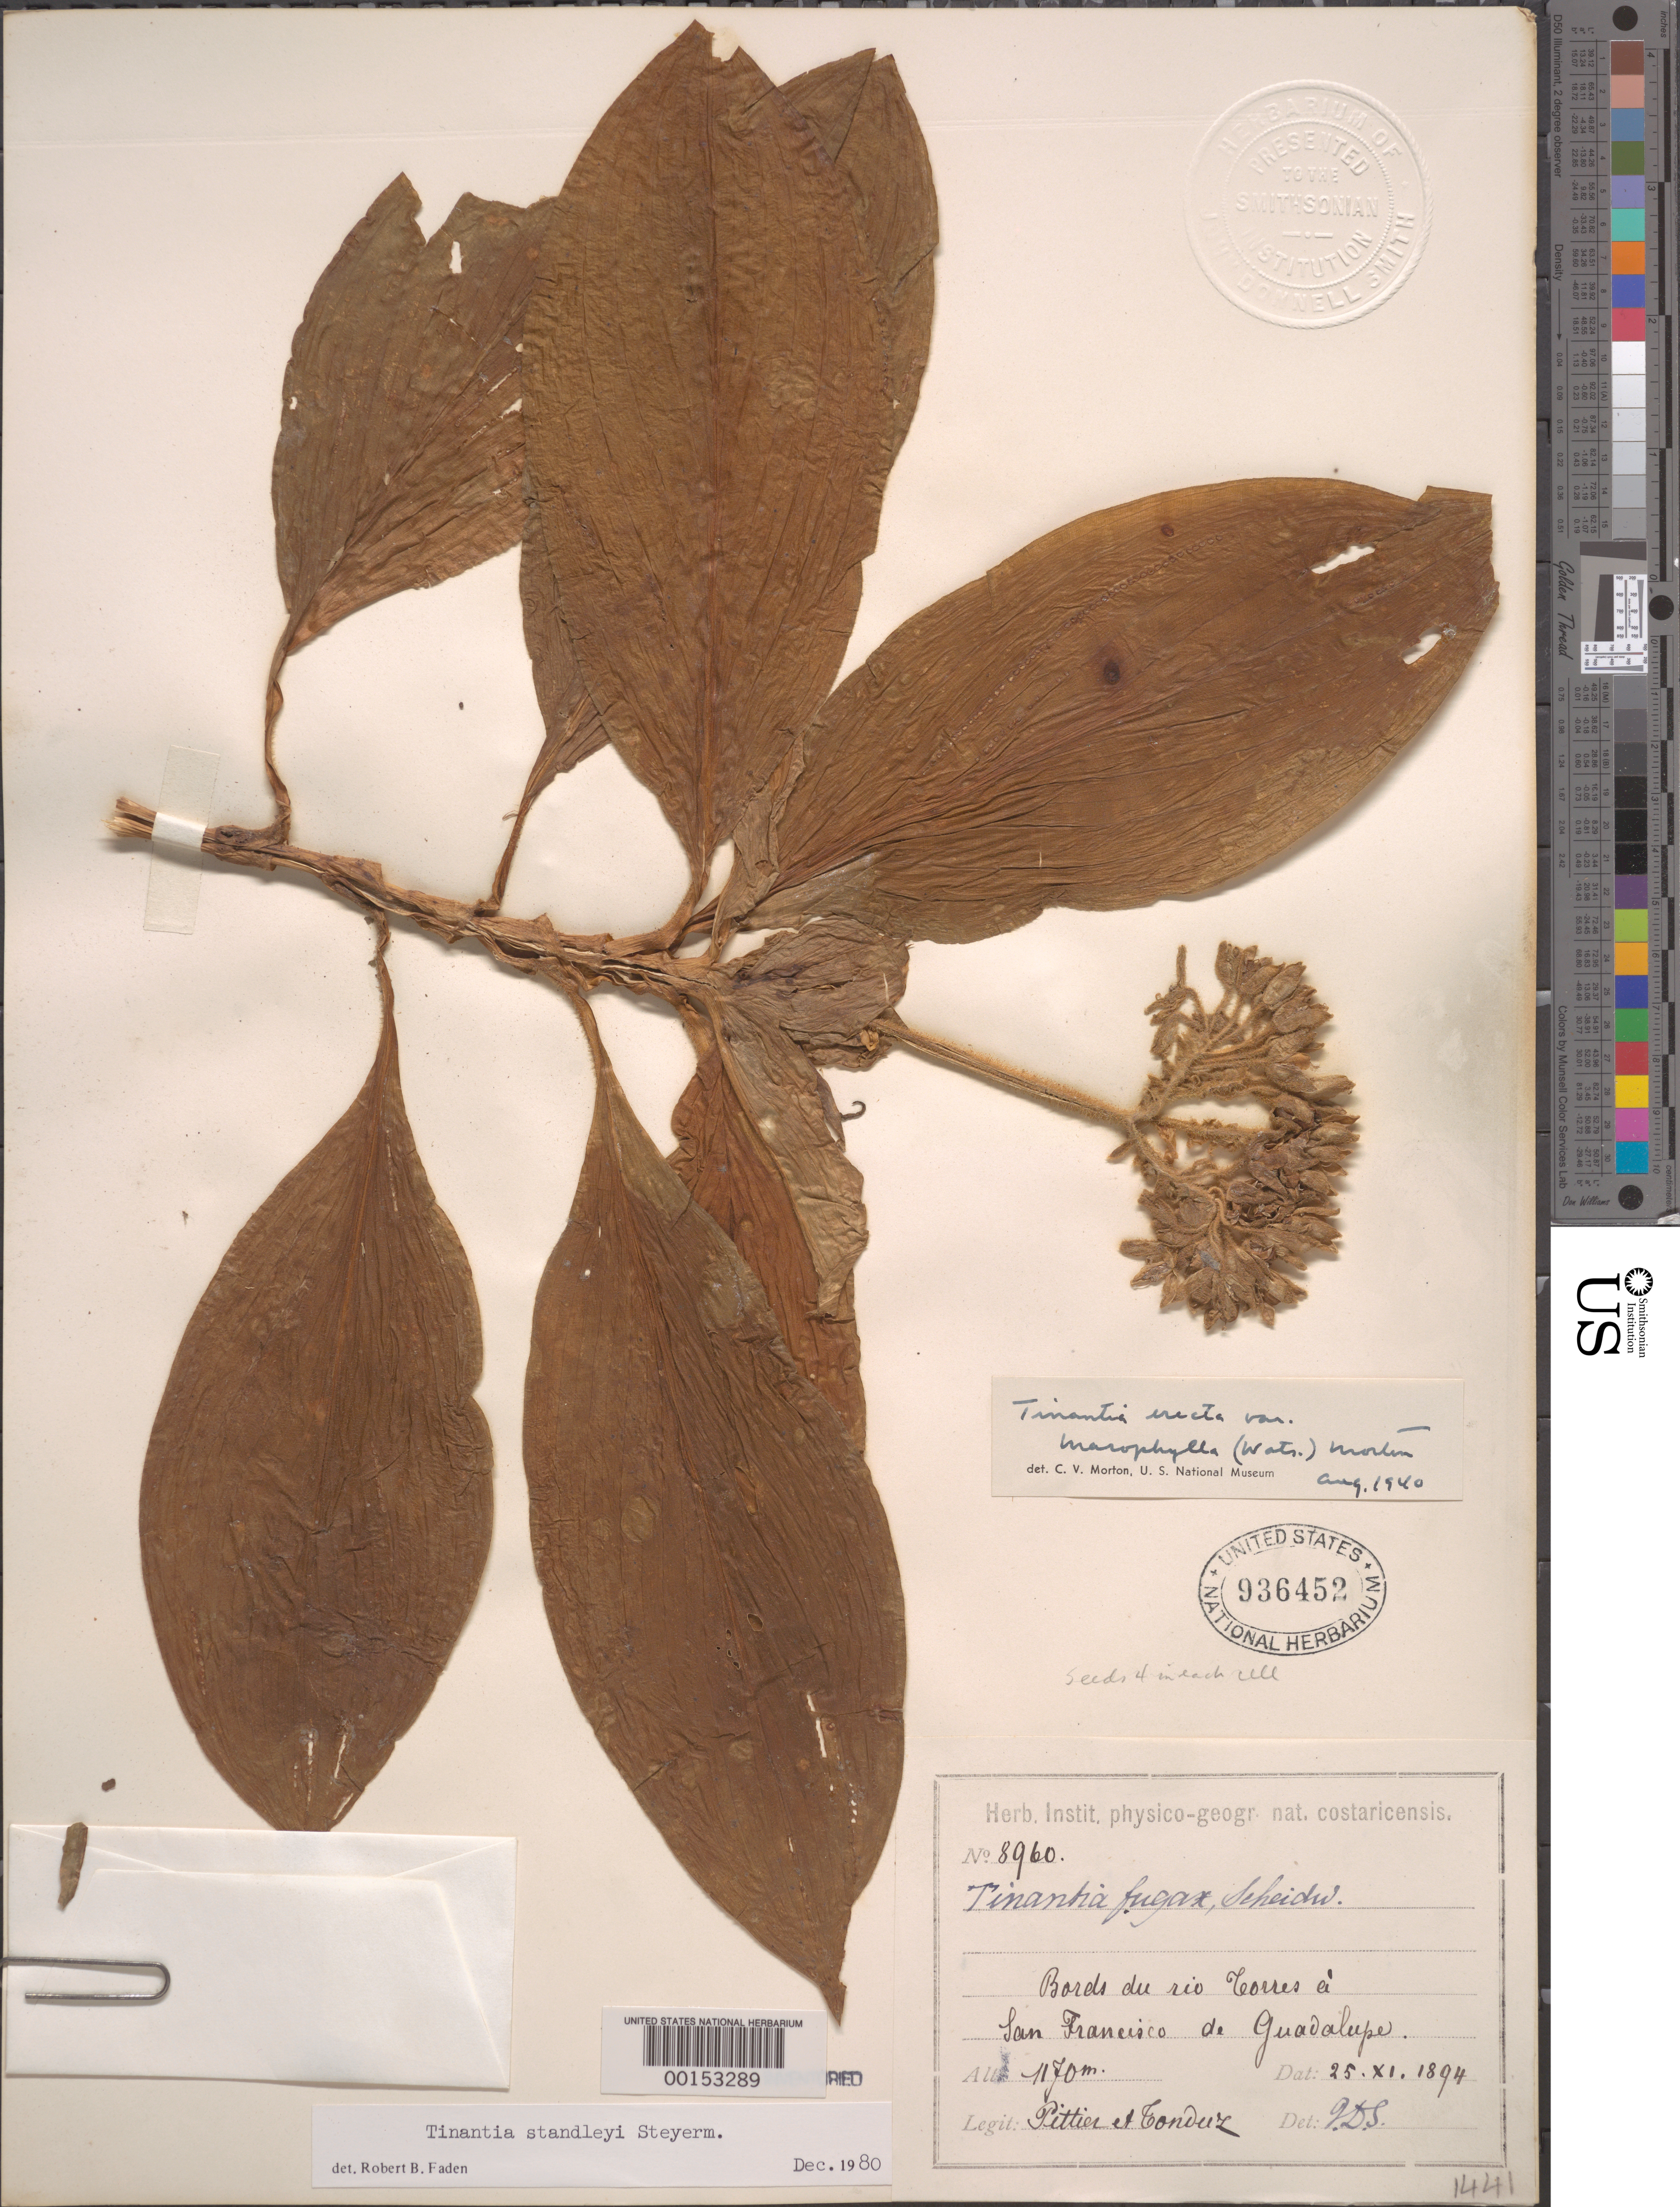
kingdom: Plantae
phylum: Tracheophyta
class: Liliopsida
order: Commelinales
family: Commelinaceae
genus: Tinantia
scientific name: Tinantia standleyi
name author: Steyerm.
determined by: Faden, Robert B., (US), Smithsonian Institution - National Museum of Natural History (UNITED STATES)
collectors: H. F. Pittier & A. Tonduz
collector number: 8960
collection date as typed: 25 Nov 1894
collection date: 1894-11-25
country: Costa Rica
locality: Rio Torres a San Francisco de Guadalupe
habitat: Riverbank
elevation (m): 1170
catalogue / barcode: US 936452